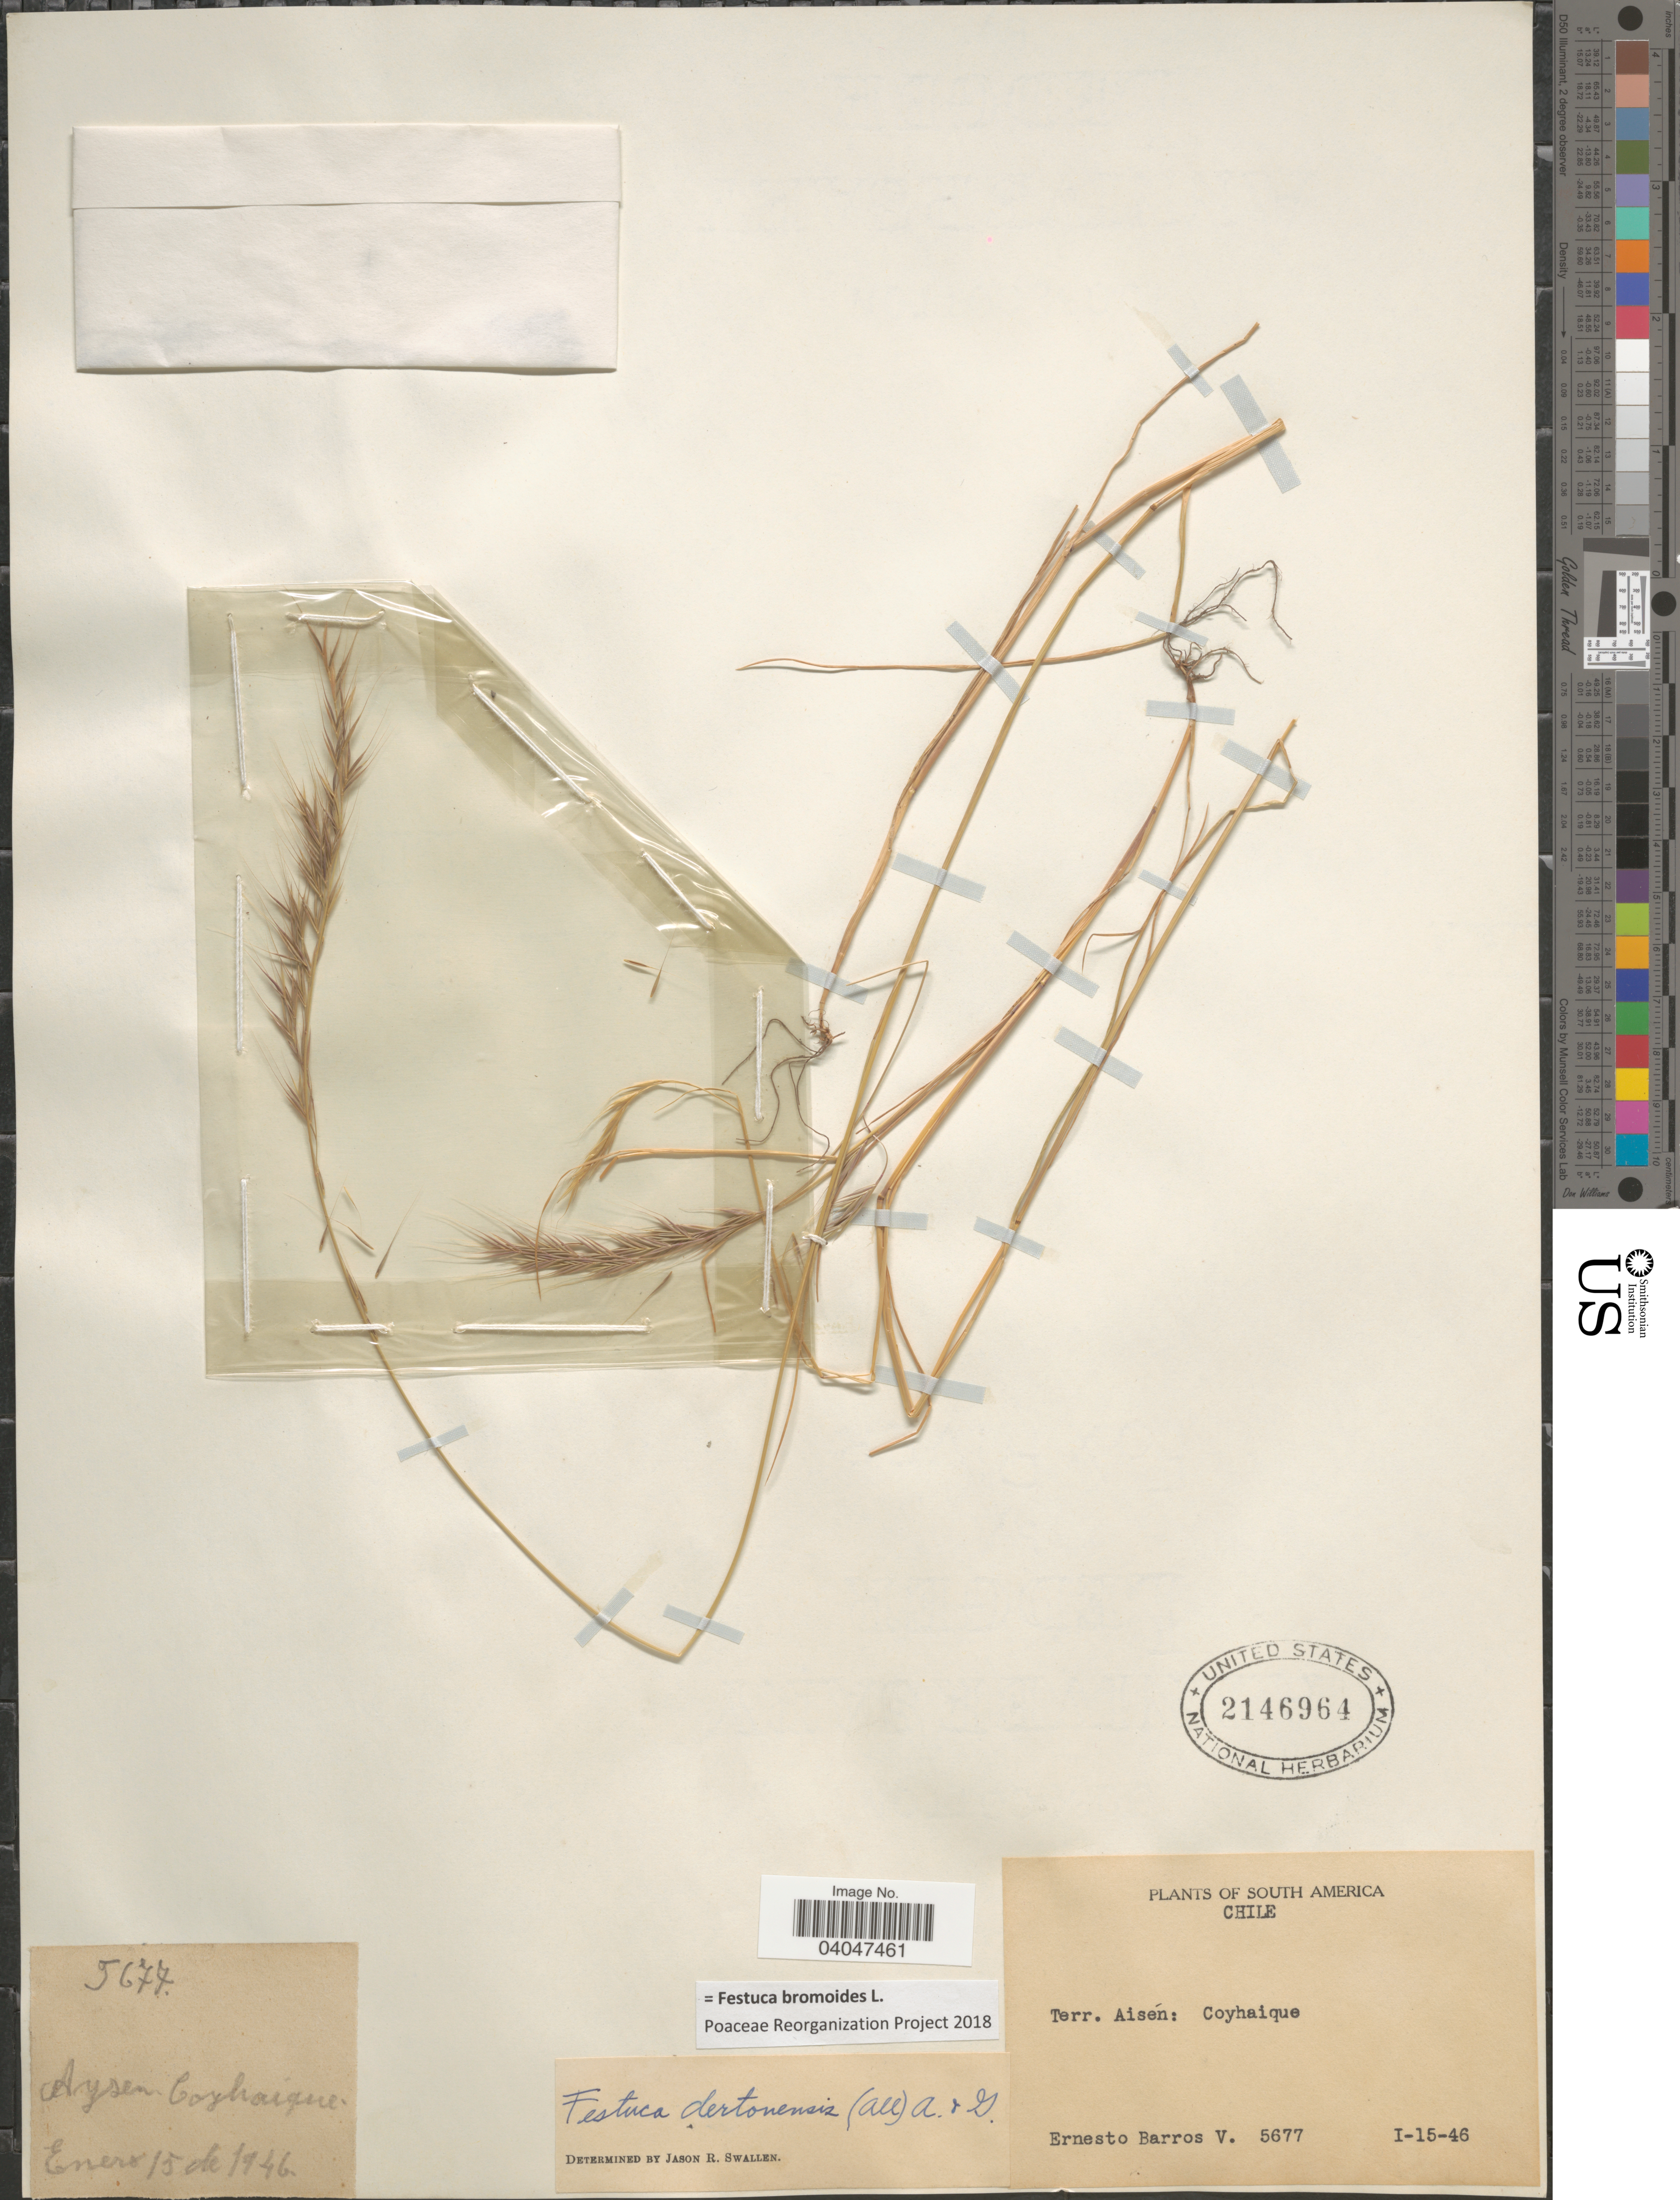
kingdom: Plantae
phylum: Tracheophyta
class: Liliopsida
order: Poales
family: Poaceae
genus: Festuca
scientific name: Festuca bromoides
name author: L.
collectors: E. Barros V.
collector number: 5677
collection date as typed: Transcribed d/m/y: 15/1/46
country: Chile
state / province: Aisén (XI)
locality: Aysen Coyhaique. Terr. Aisén: Coyhaique.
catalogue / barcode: US 2146964